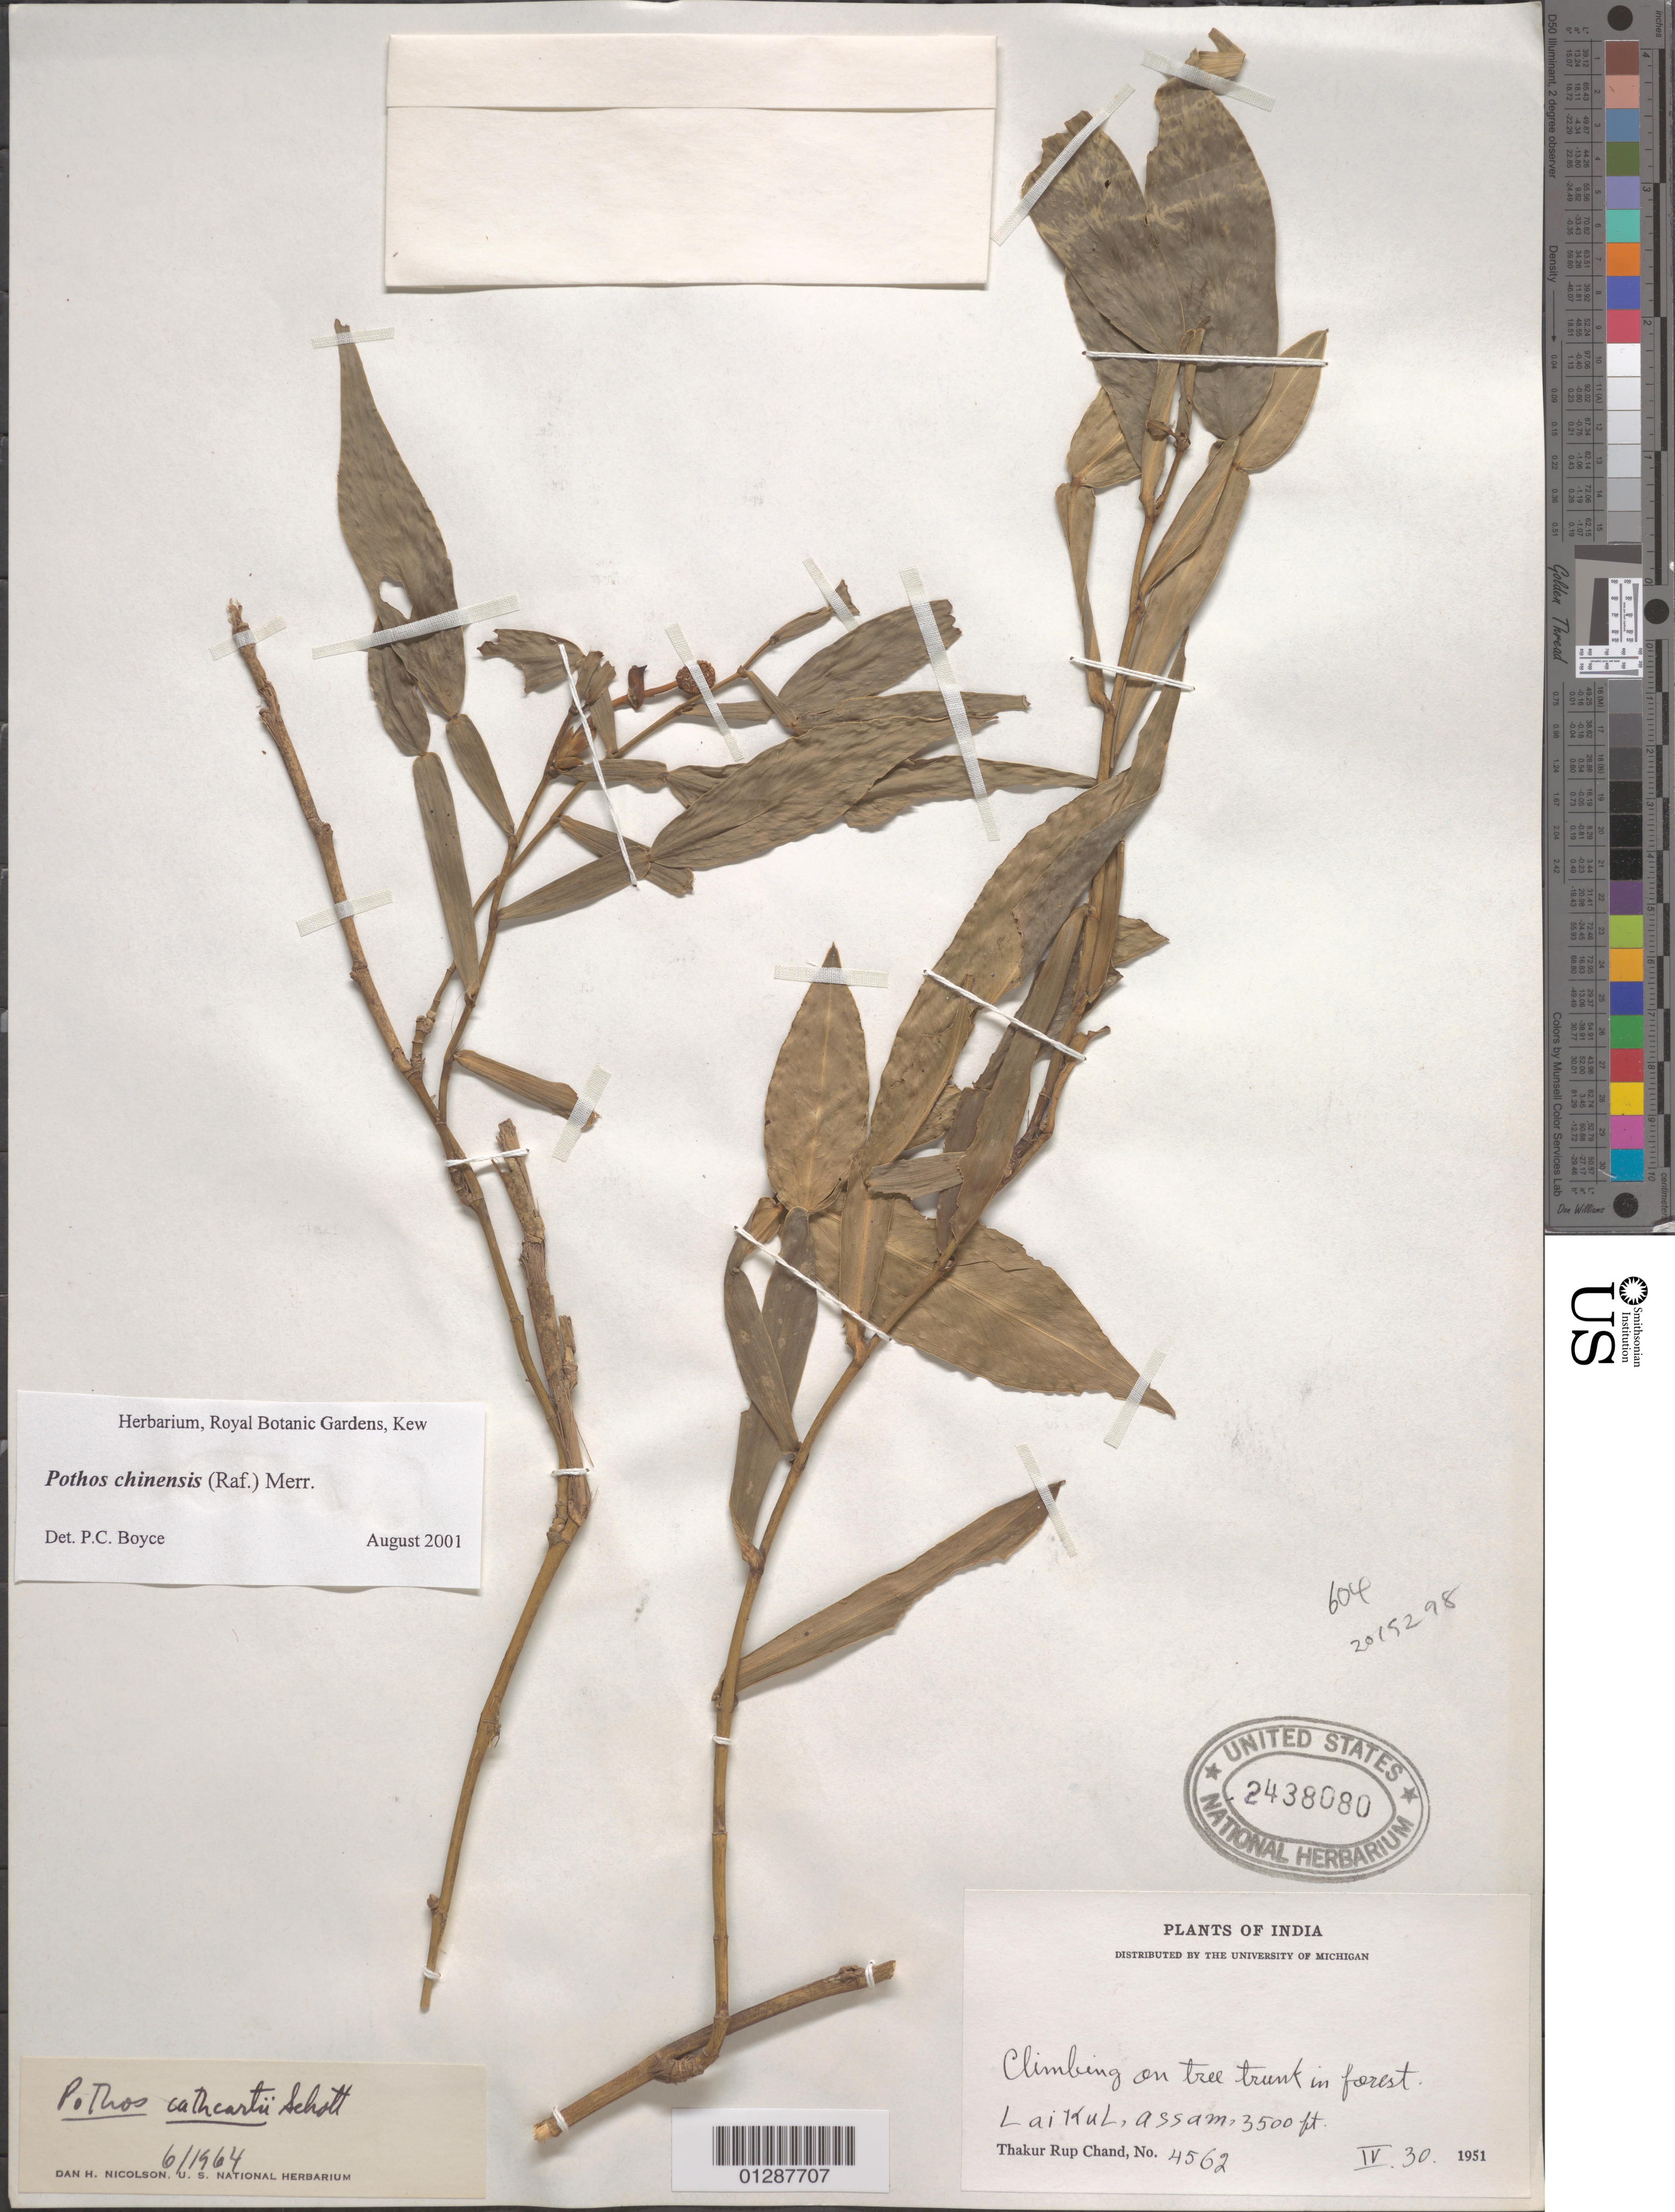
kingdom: Plantae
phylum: Tracheophyta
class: Liliopsida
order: Alismatales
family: Araceae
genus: Pothos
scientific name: Pothos chinensis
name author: (Raf.) Merr.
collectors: T. R. Chand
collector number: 4562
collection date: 1951-04-30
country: India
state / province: Assam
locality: Lai Kul.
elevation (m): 1067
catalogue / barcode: US 2438080